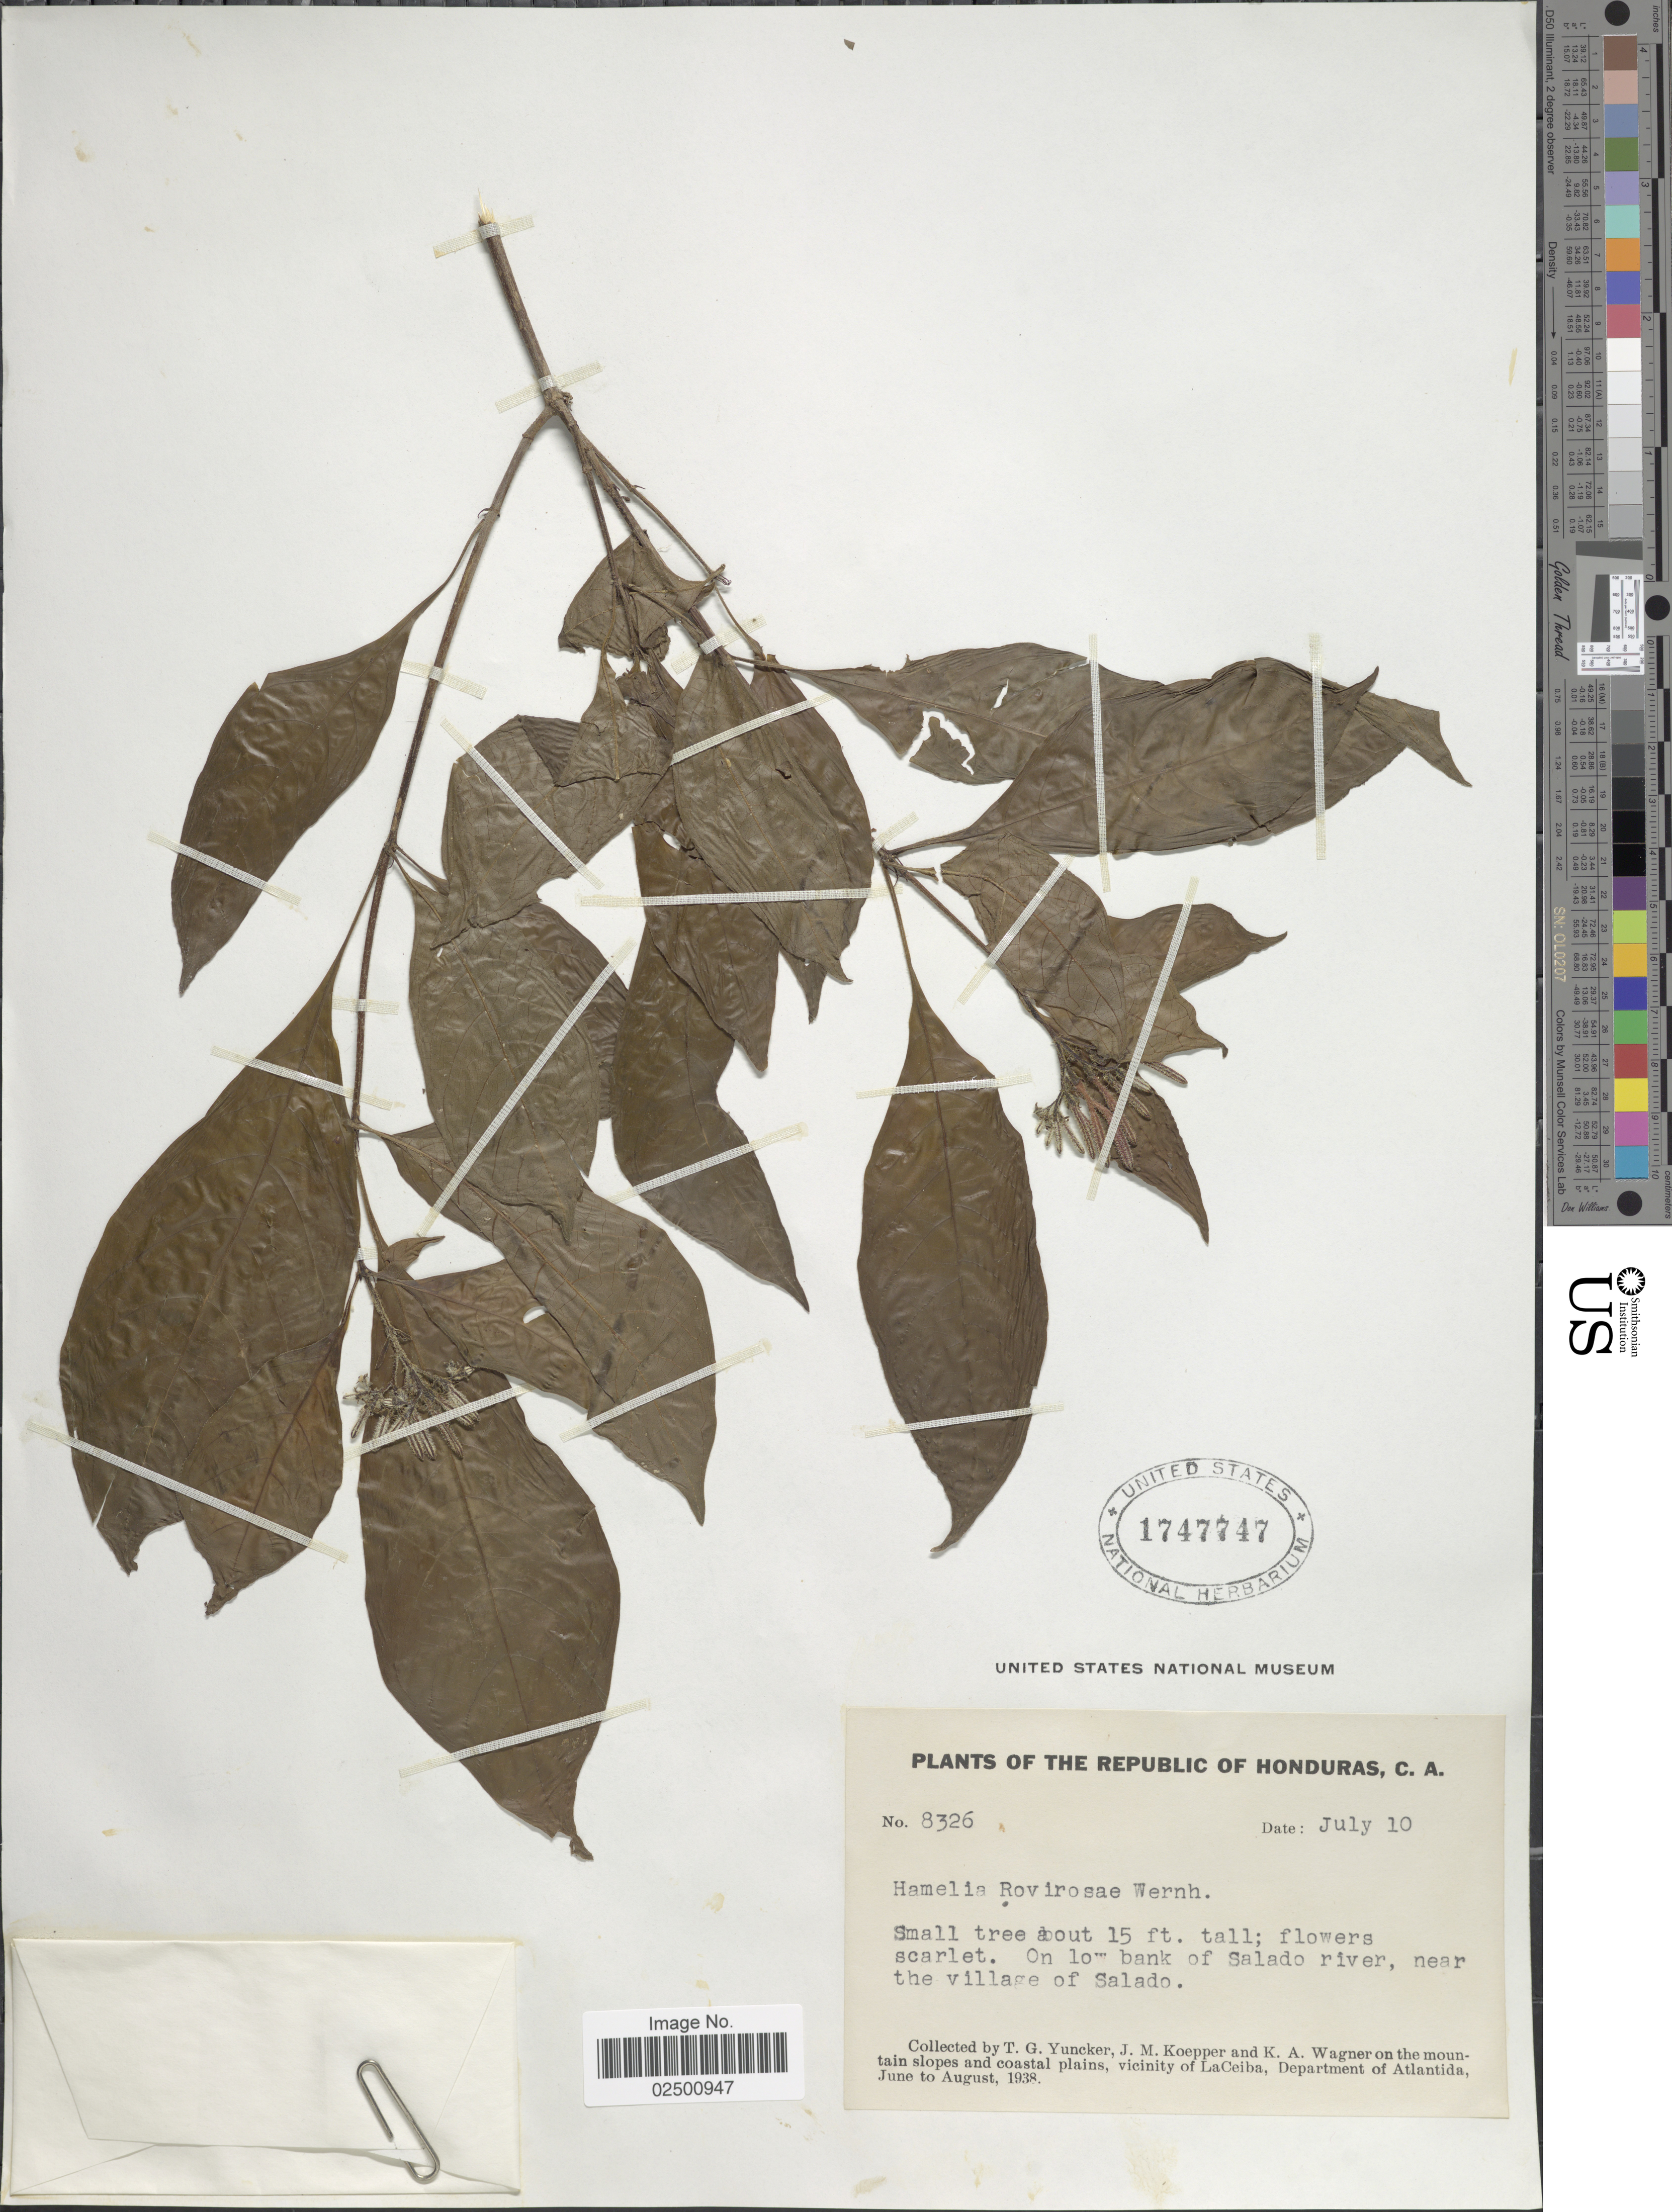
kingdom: Plantae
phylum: Tracheophyta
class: Magnoliopsida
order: Gentianales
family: Rubiaceae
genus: Hamelia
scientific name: Hamelia rovirosae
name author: Wernham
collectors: T. G. Yuncker, J. M. Koepper & K. A. Wagner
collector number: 8326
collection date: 1938-07-10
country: Honduras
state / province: Atlántida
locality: Republic of Honduras. On low bank of Salado river, near the village of Salado. Mountain slopes and coastal plains, vicinity of La Ceiba, Department of Atlantida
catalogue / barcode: US 1747747